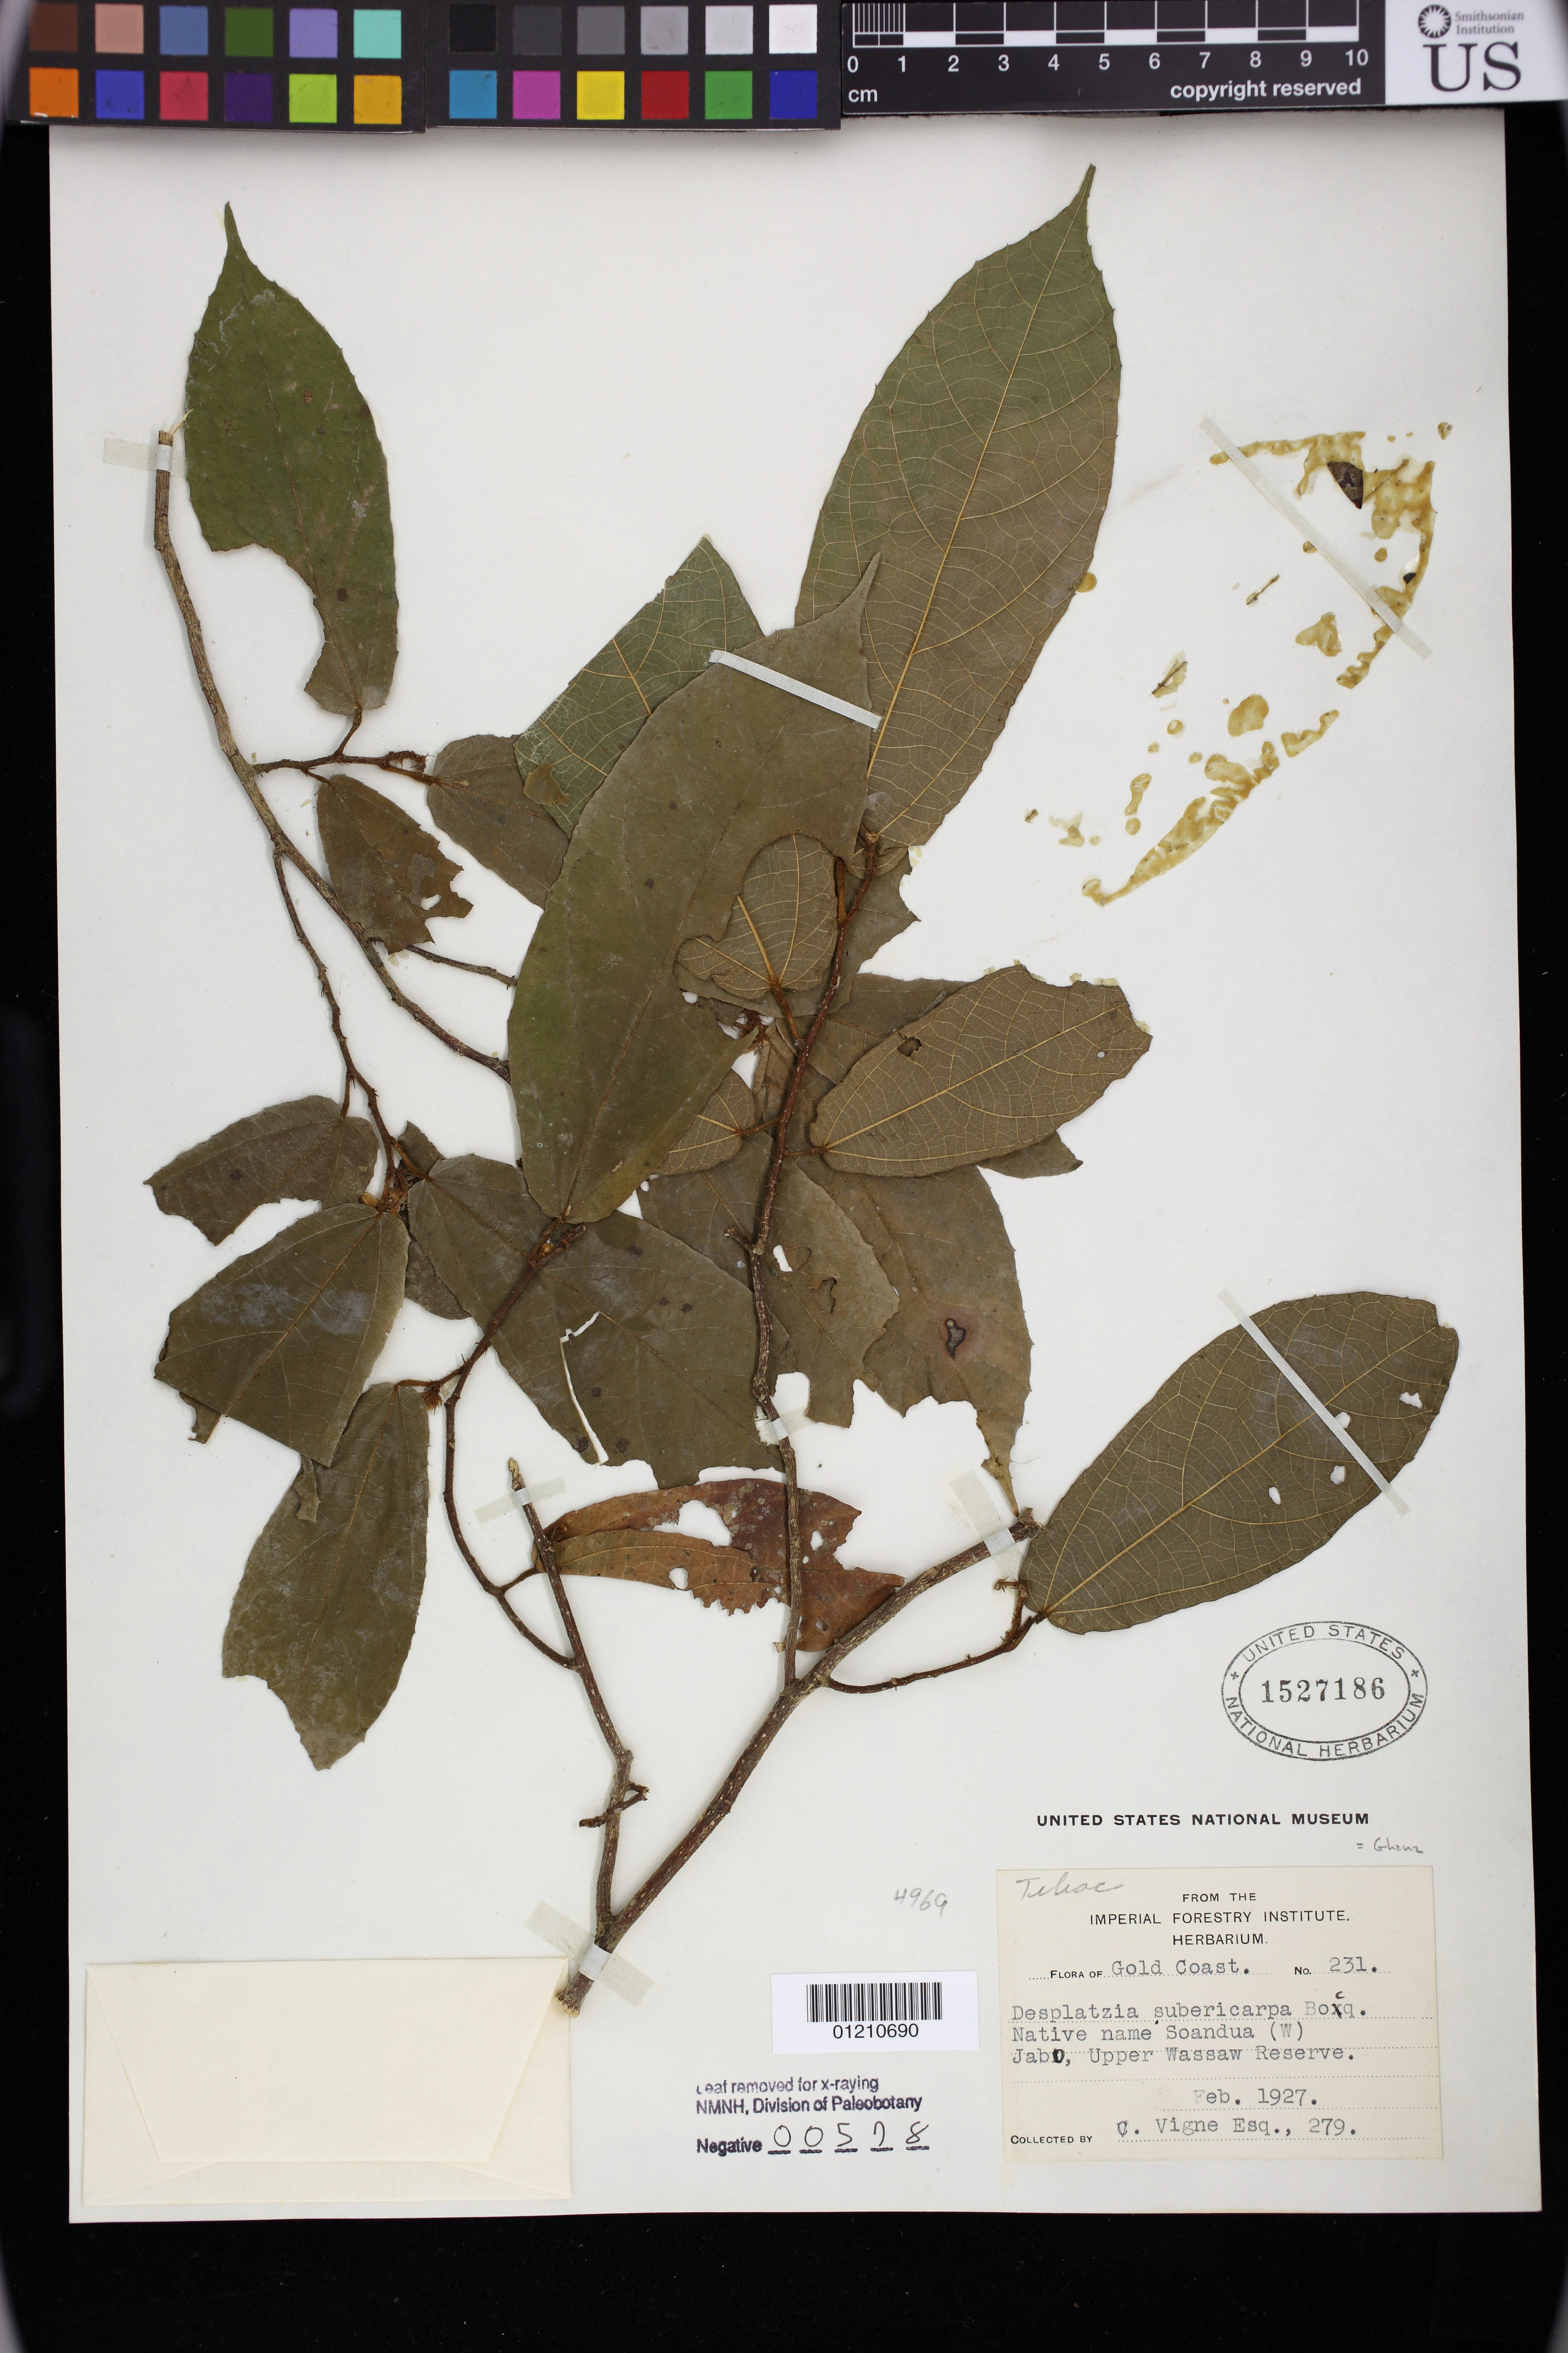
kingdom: Plantae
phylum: Tracheophyta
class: Magnoliopsida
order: Malvales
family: Malvaceae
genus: Desplatsia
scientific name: Desplatsia subericarpa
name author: Bocq.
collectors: C. Vigne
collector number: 279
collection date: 1927-02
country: Ghana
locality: Jabo, Upper Wassaw Reserve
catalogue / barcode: US 1527186